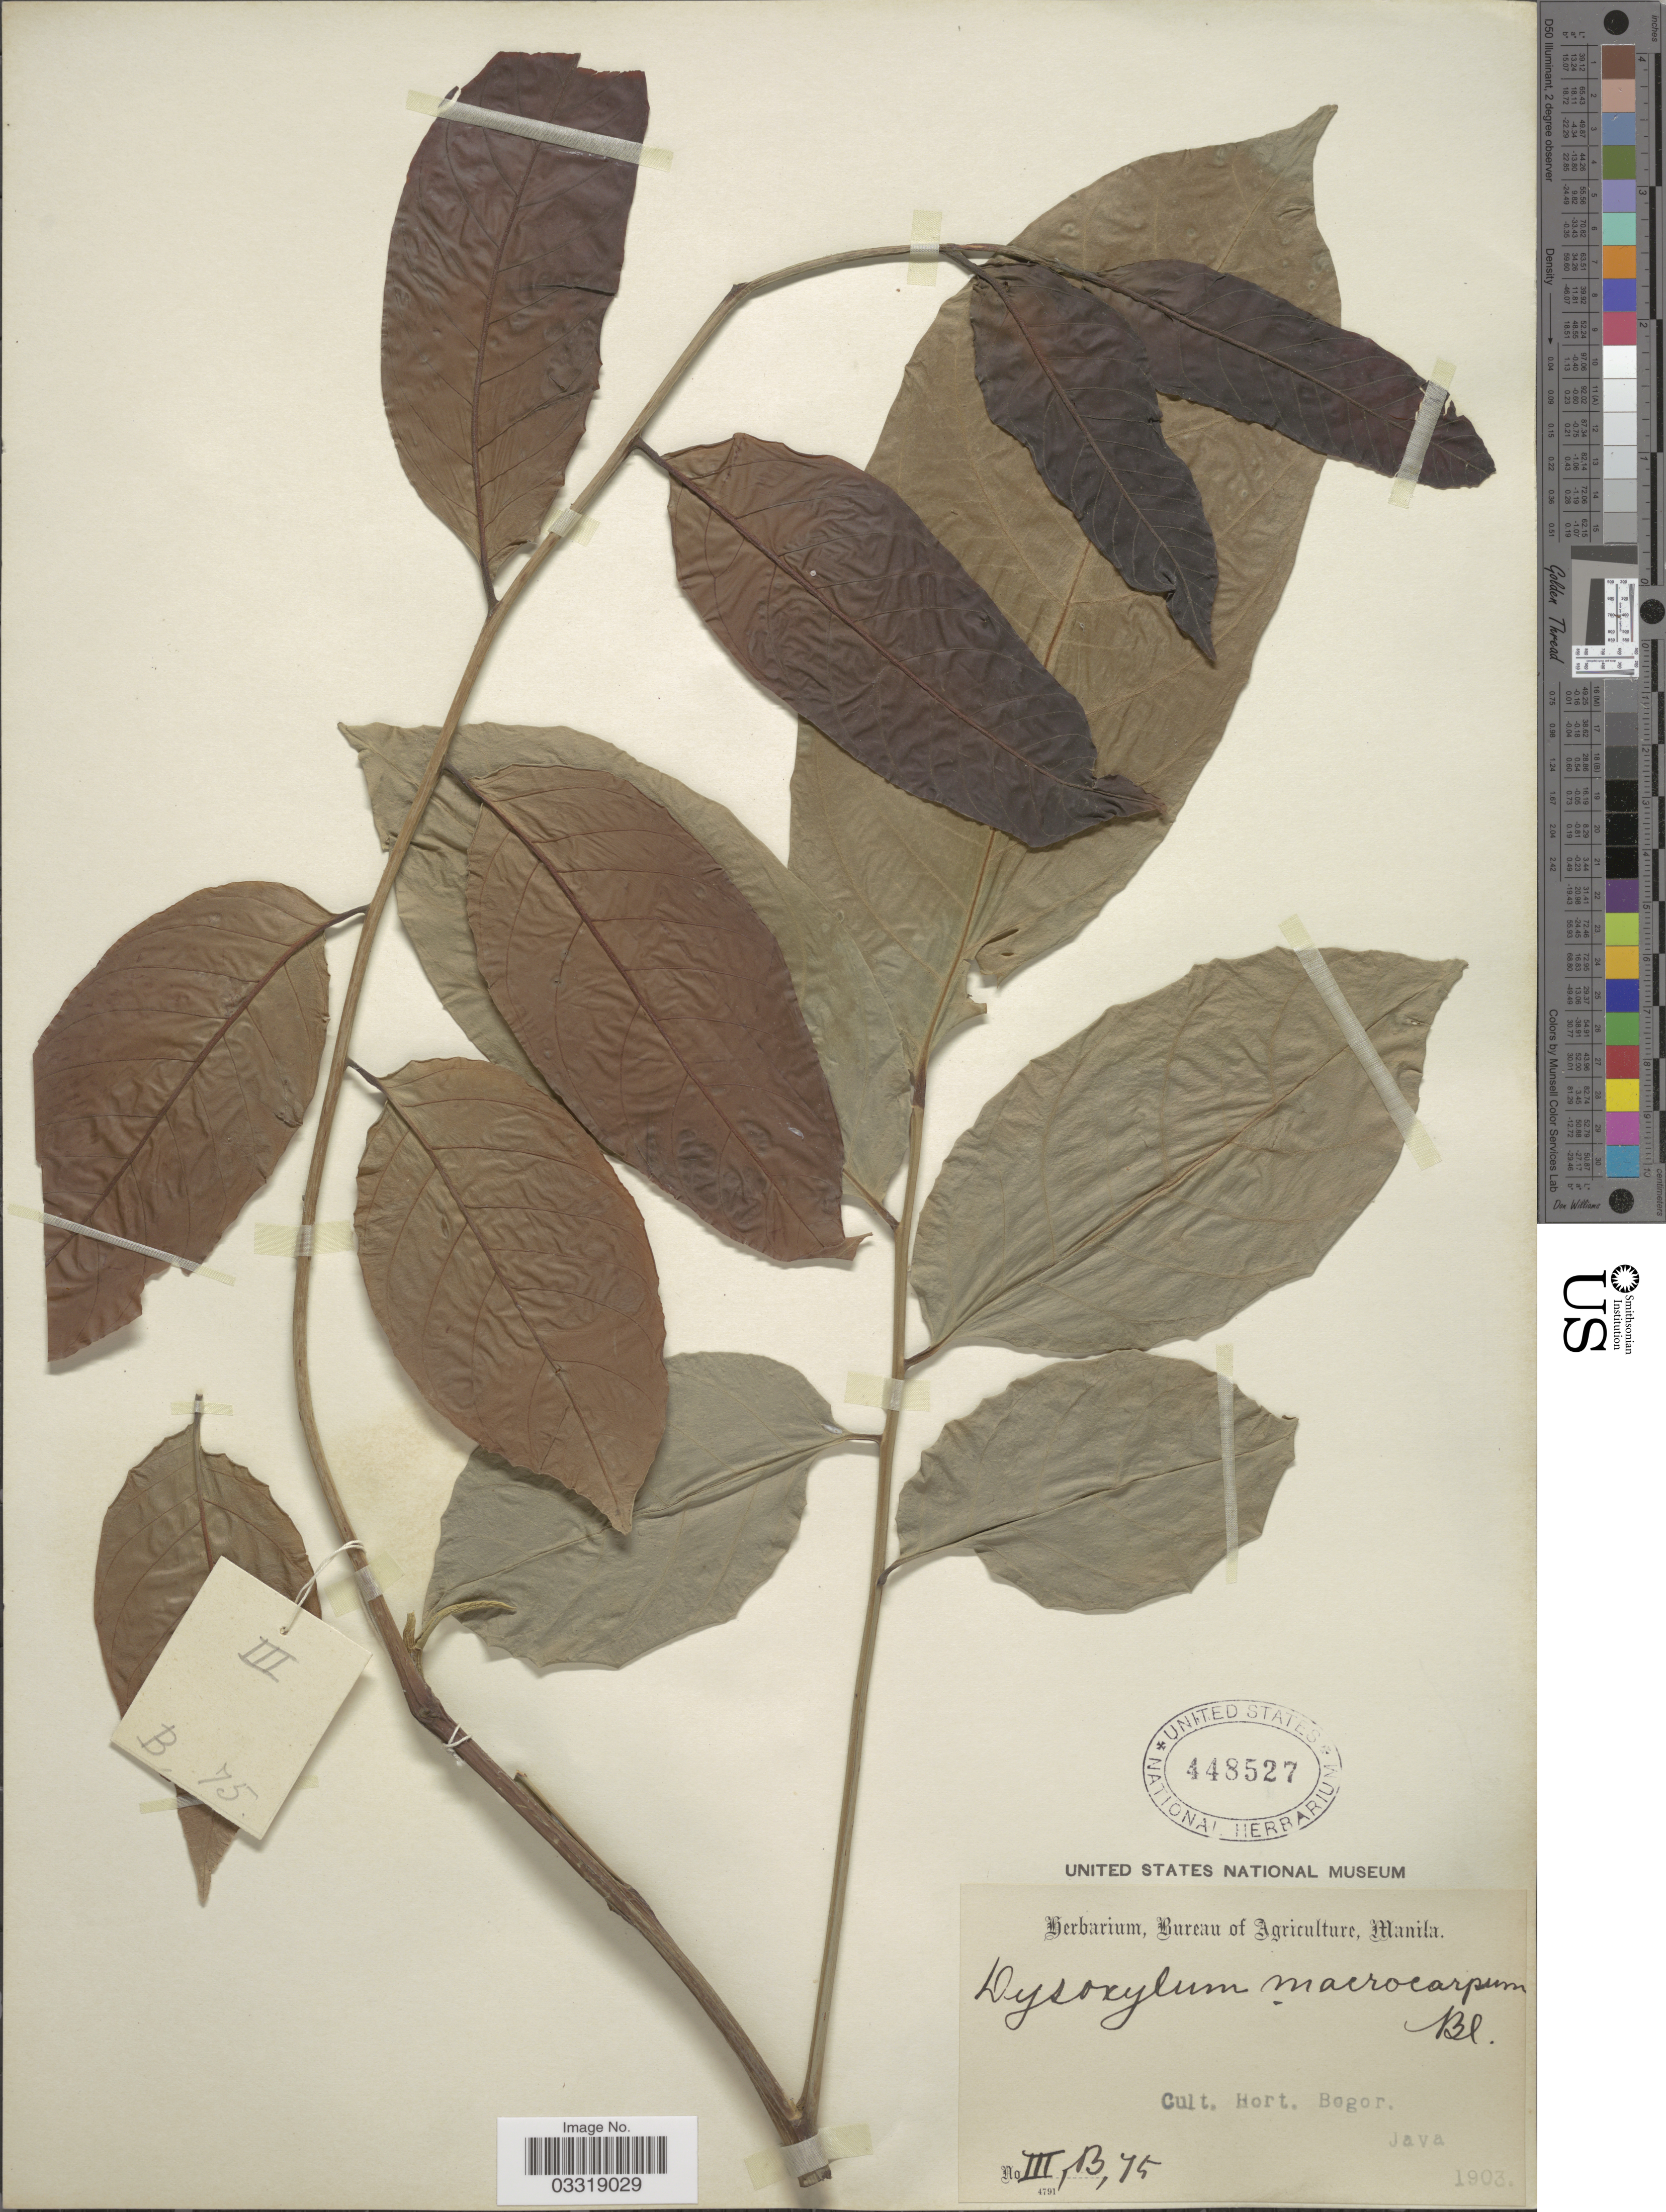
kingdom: Plantae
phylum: Tracheophyta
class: Magnoliopsida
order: Sapindales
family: Meliaceae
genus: Dysoxylum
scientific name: Dysoxylum macrocarpum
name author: (Spreng.) Blume ex G. Don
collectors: ex Herb. Bur. Agric. Manila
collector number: III,B,75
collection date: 1903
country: Indonesia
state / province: Java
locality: Cult. Hort. Bogor.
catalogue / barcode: US 448527